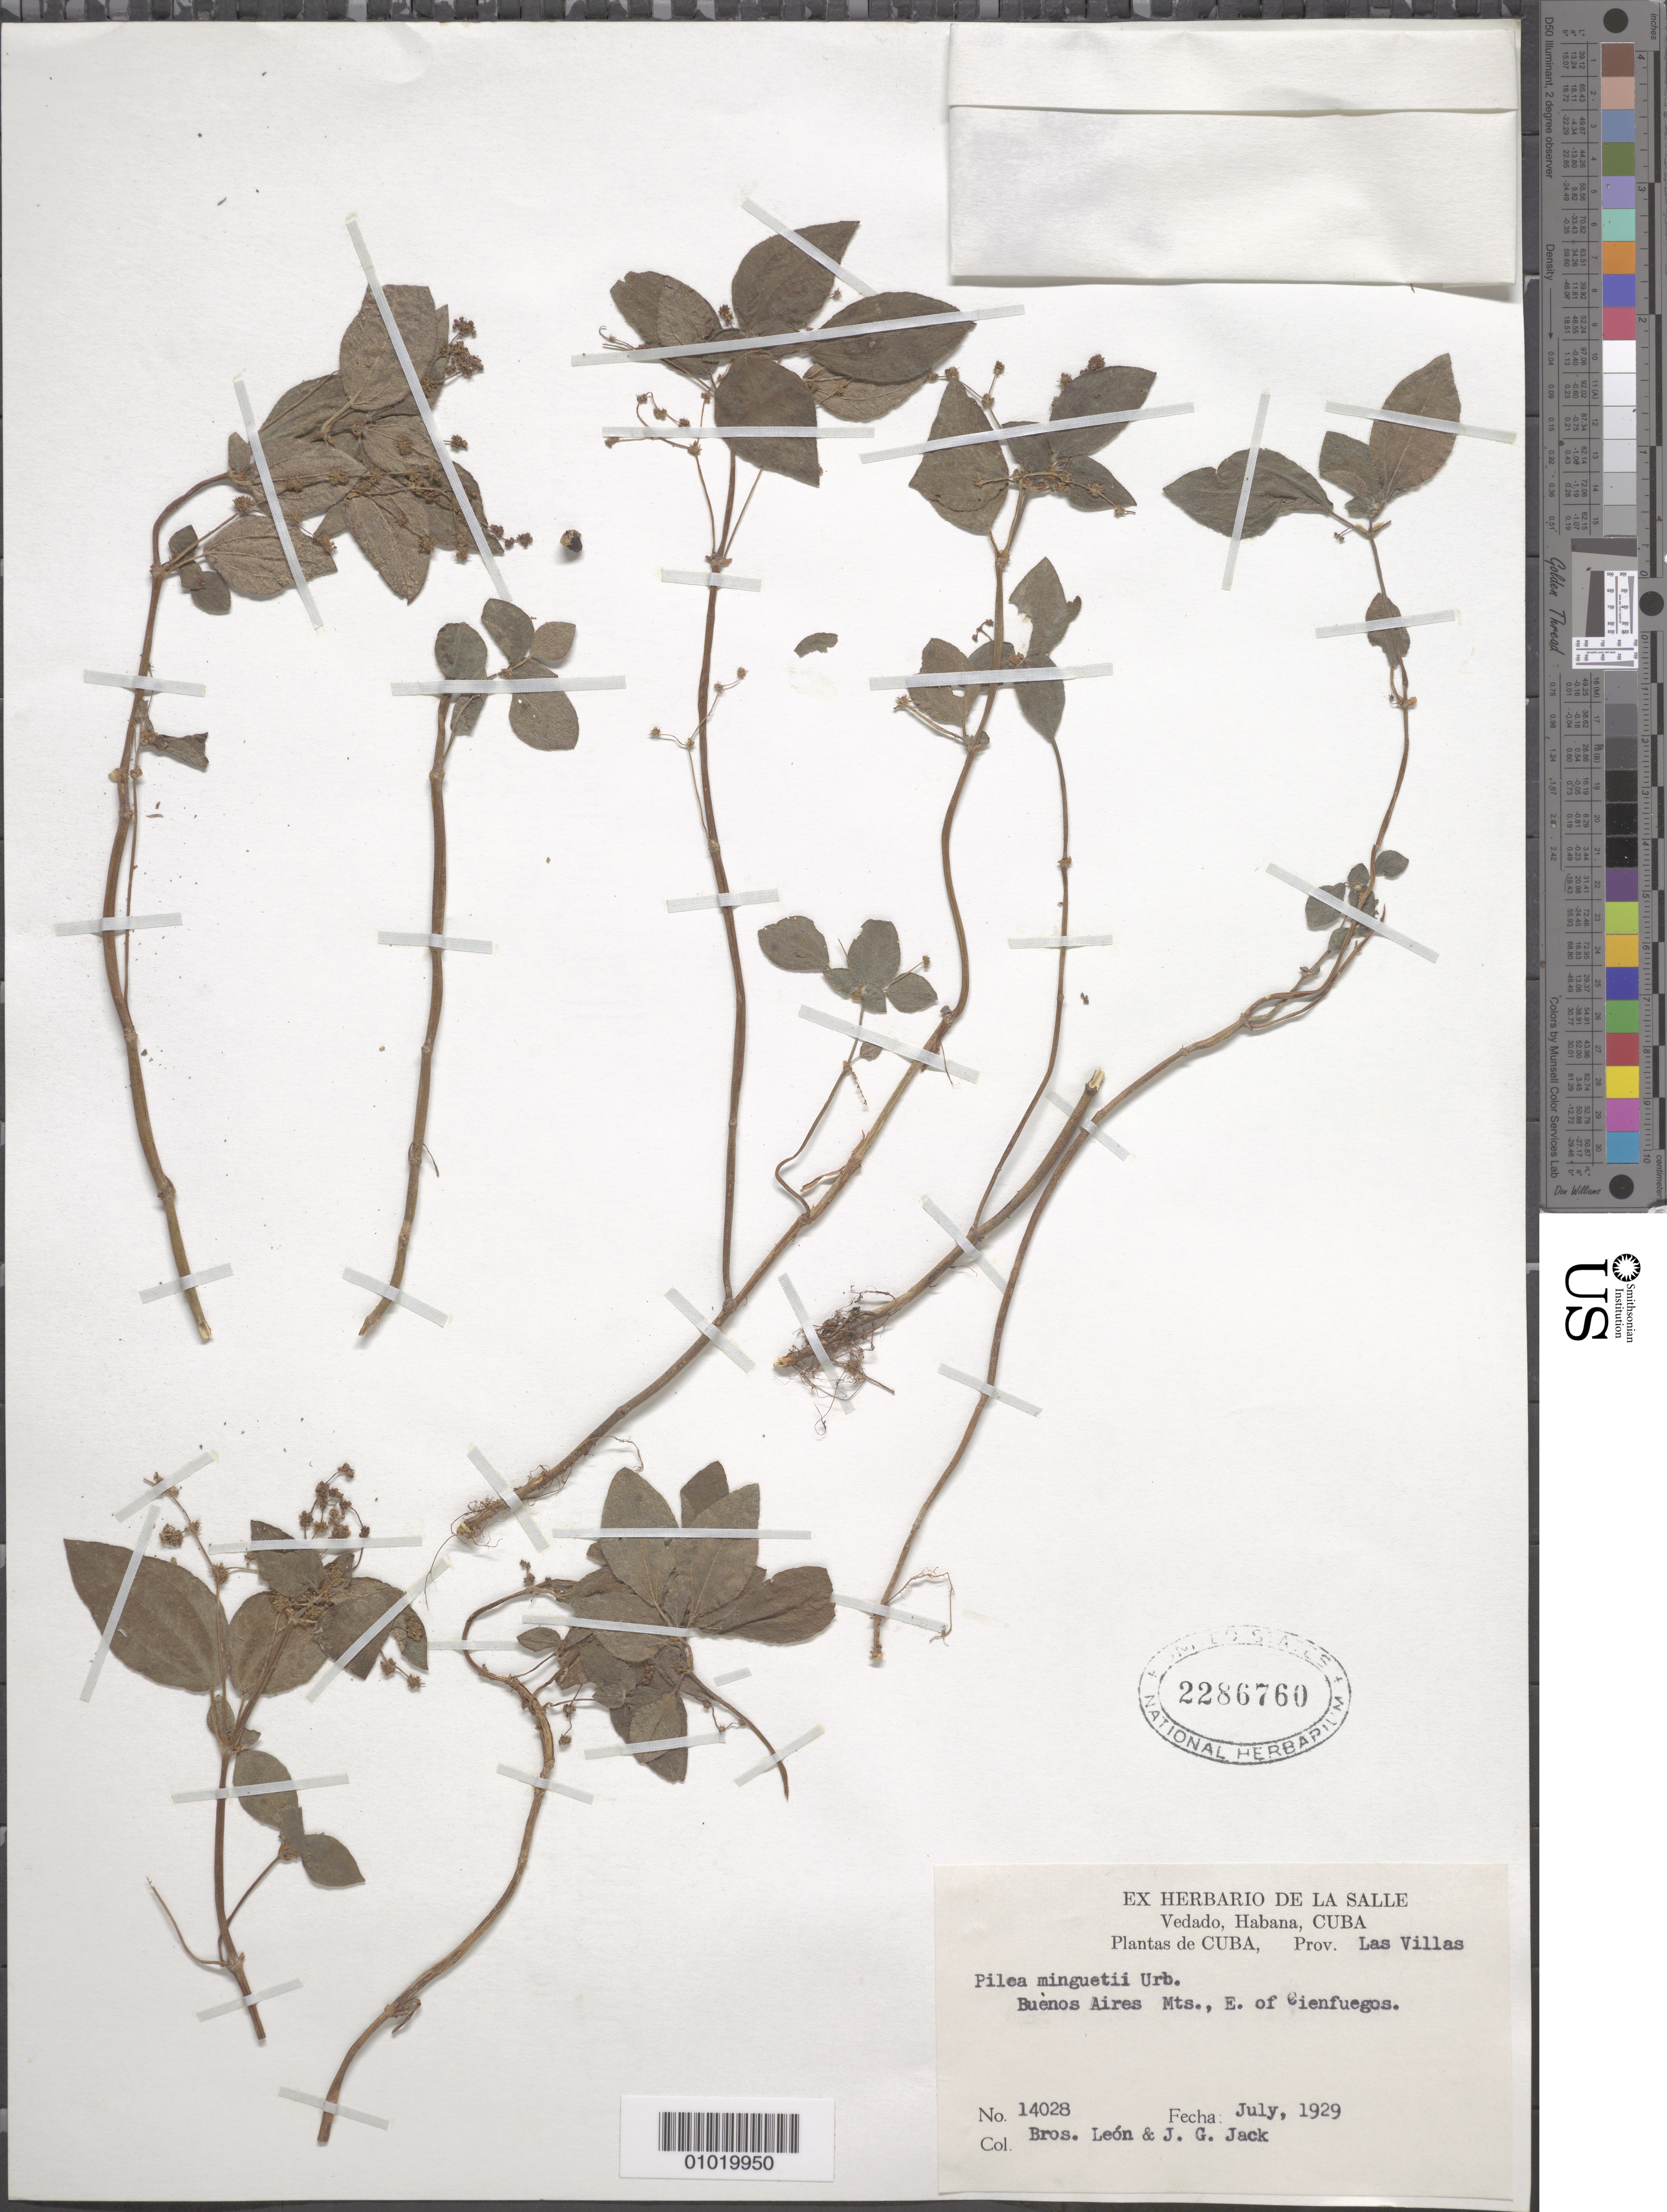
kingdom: Plantae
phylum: Tracheophyta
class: Magnoliopsida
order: Rosales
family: Urticaceae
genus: Pilea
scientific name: Pilea minguetii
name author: Urb.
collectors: Bro. León & J. G. Jack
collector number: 14028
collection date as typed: Jul 1929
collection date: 1929-07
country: Cuba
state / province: Las Villas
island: Cuba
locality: Buenos Aires Mts E of Cienfuegos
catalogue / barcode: US 2286760